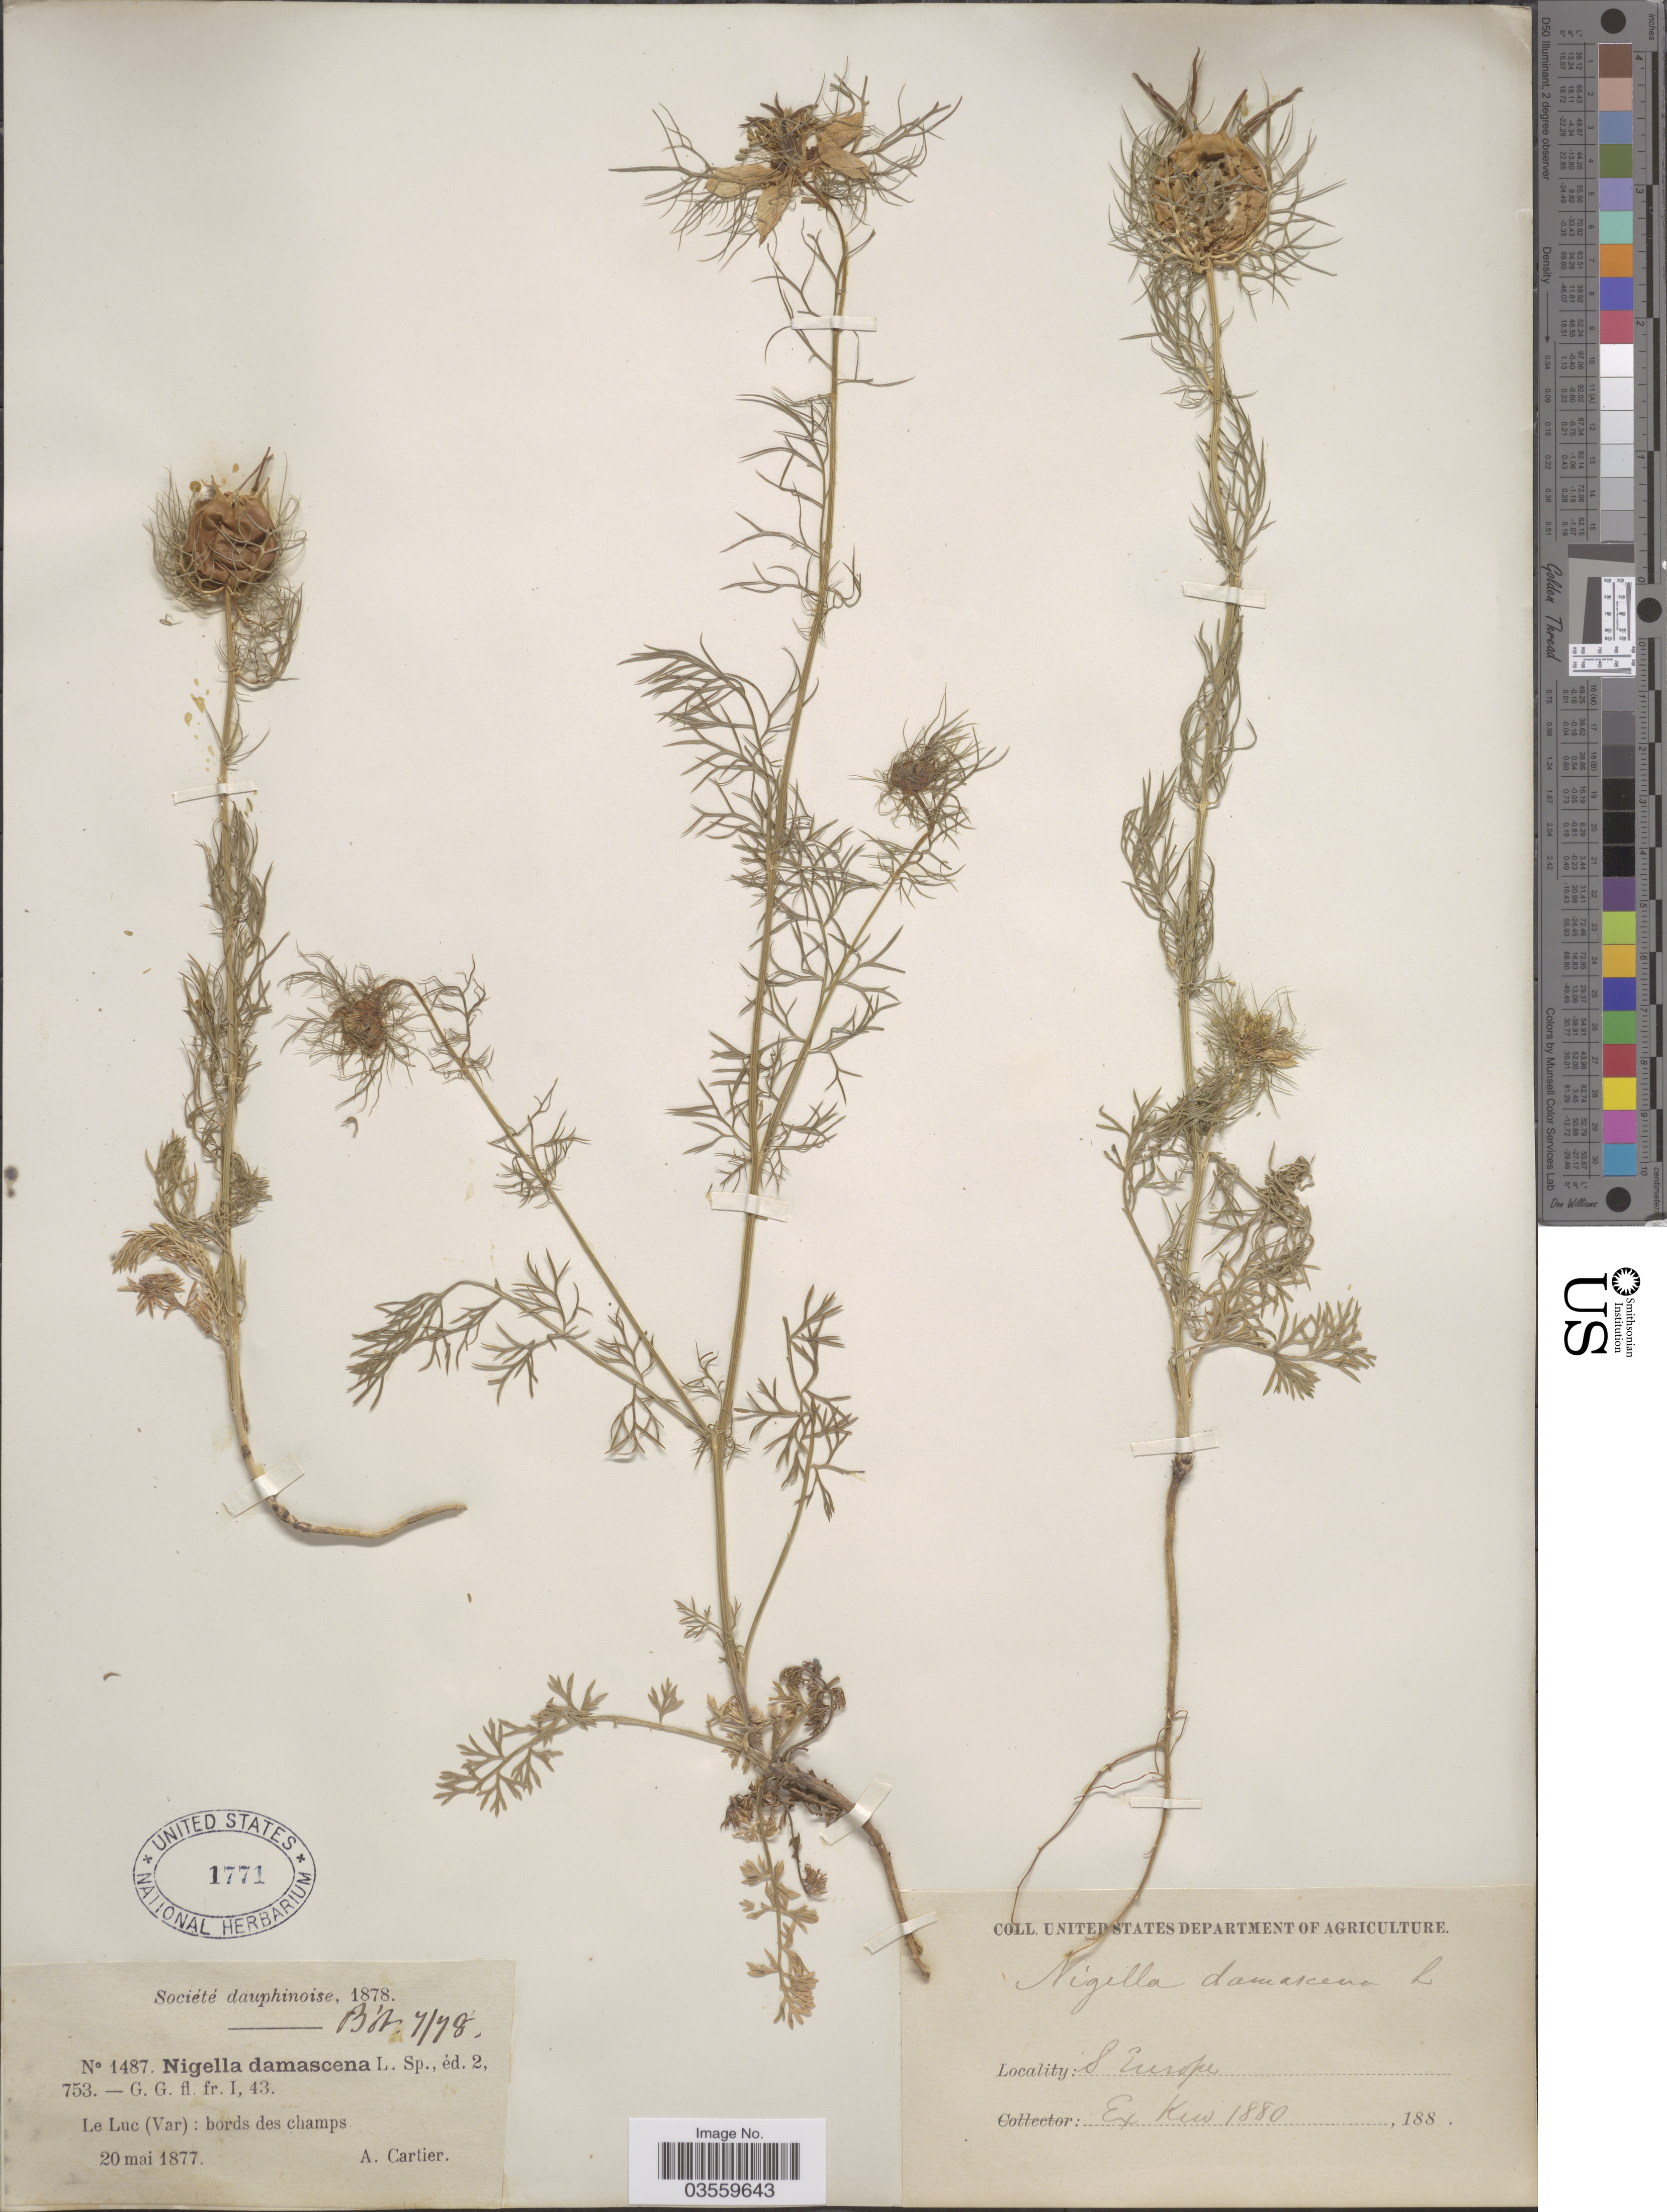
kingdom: Plantae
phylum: Tracheophyta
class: Magnoliopsida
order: Ranunculales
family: Ranunculaceae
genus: Nigella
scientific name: Nigella damascena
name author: L.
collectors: A. Cartier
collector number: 1487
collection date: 1877-05-20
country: France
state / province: Provence-Alpes-Côte d'Azur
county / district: Var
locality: Le Luc (Var): bords des champs. S Europe.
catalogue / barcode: US 1771